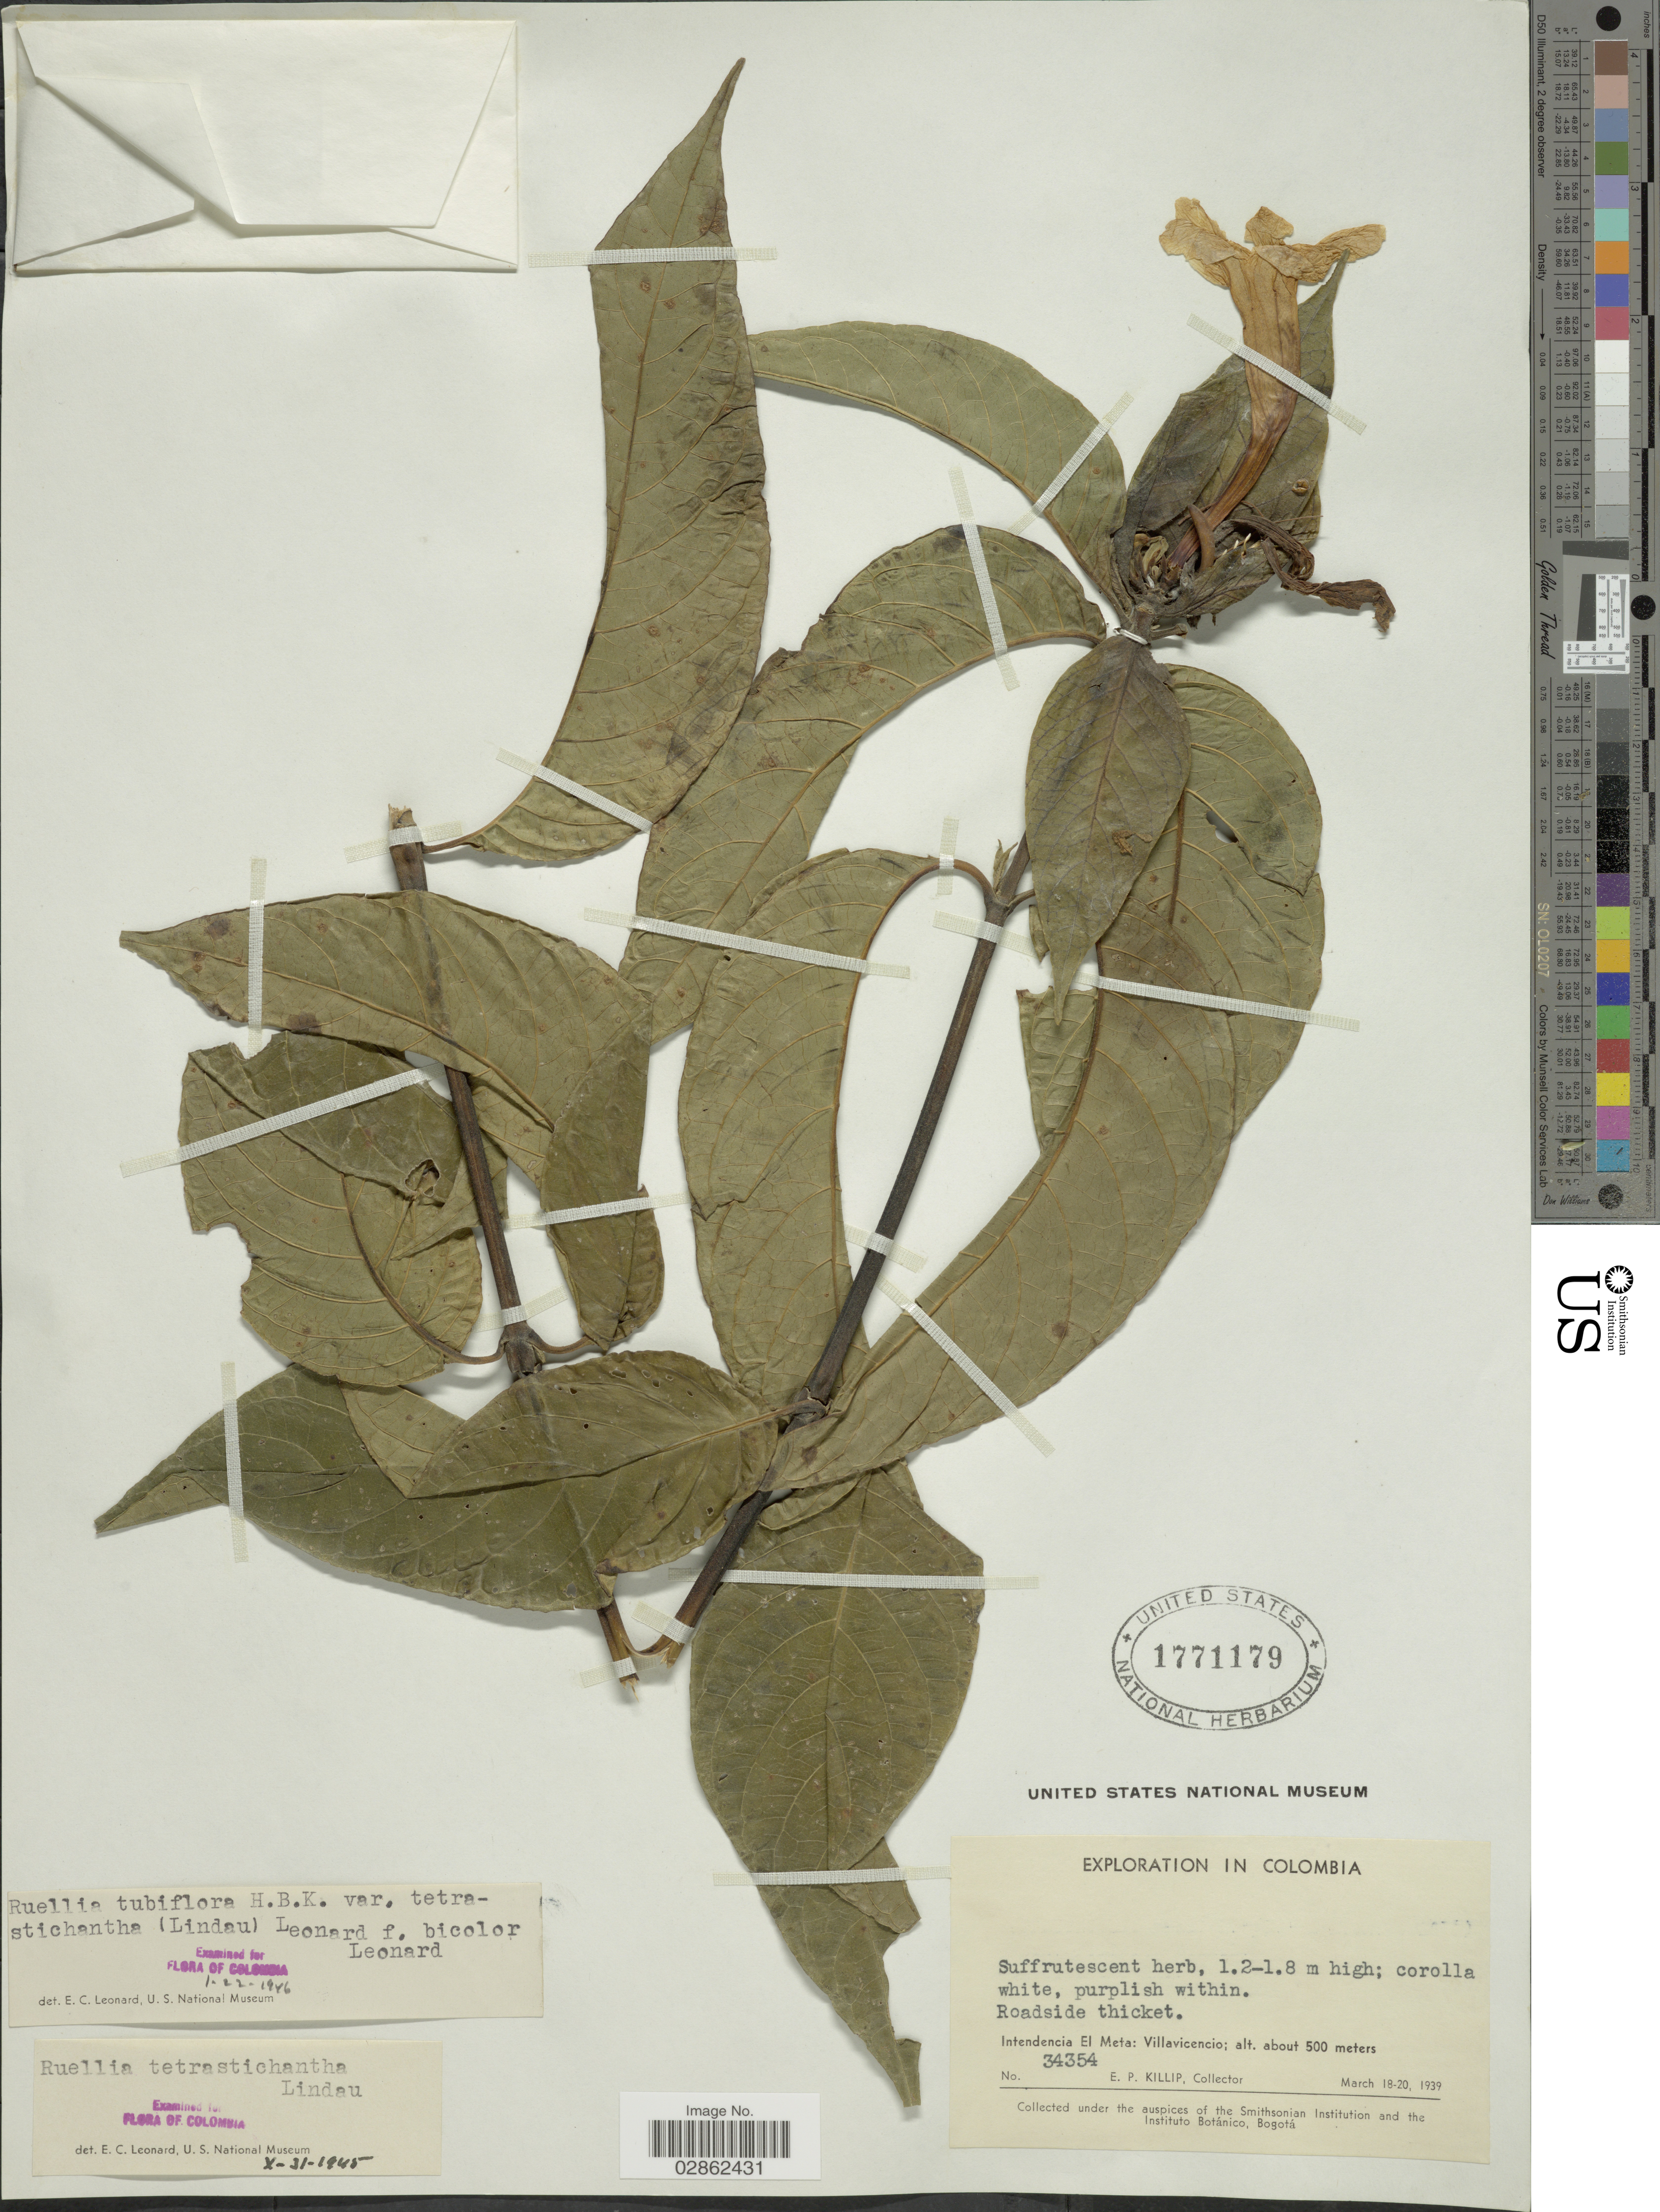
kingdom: Plantae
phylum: Tracheophyta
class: Magnoliopsida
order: Lamiales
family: Acanthaceae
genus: Ruellia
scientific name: Ruellia tubiflora f. bicolor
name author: Leonard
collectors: E. P. Killip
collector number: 34354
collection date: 1939-03-18/1939-03-20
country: Colombia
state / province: Meta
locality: Intendencia del Meta: Villavicencio.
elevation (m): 500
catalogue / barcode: US 1771179